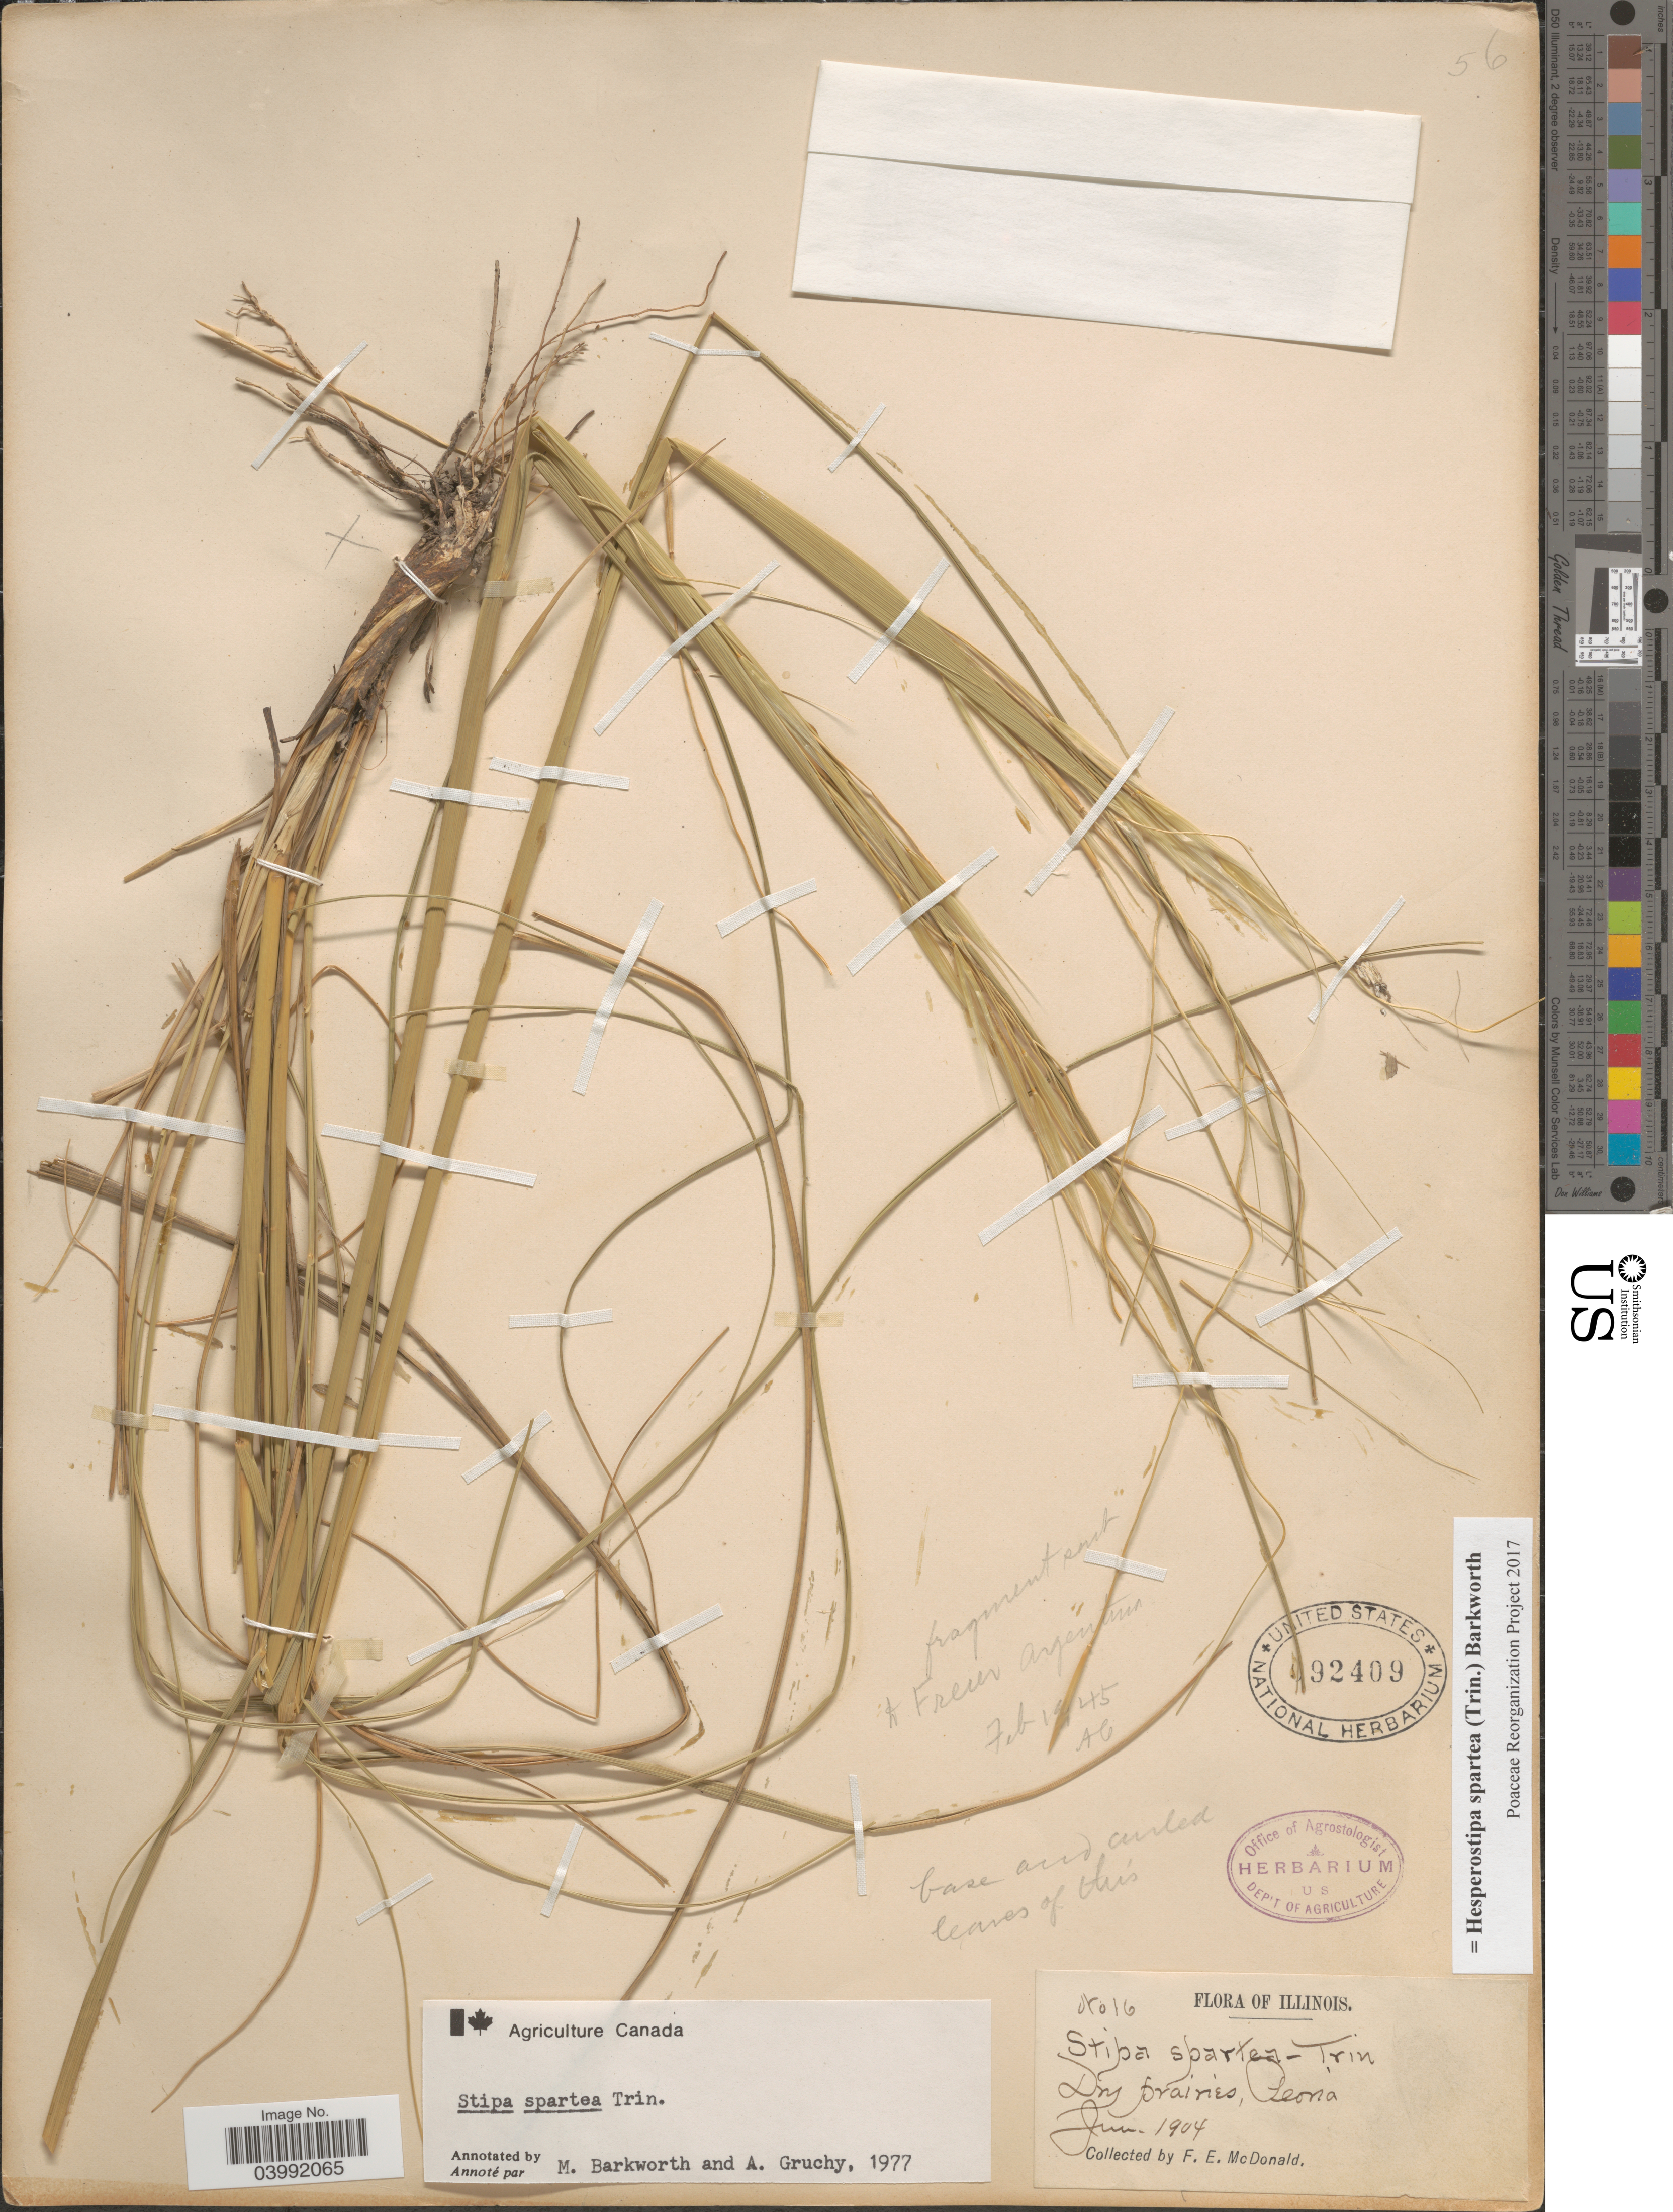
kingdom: Plantae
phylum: Tracheophyta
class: Liliopsida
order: Poales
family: Poaceae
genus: Hesperostipa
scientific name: Hesperostipa spartea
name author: (Trin.) Barkworth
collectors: F. E. McDonald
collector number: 16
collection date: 1904-06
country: United States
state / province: Illinois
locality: Dry prairies, Peoria.